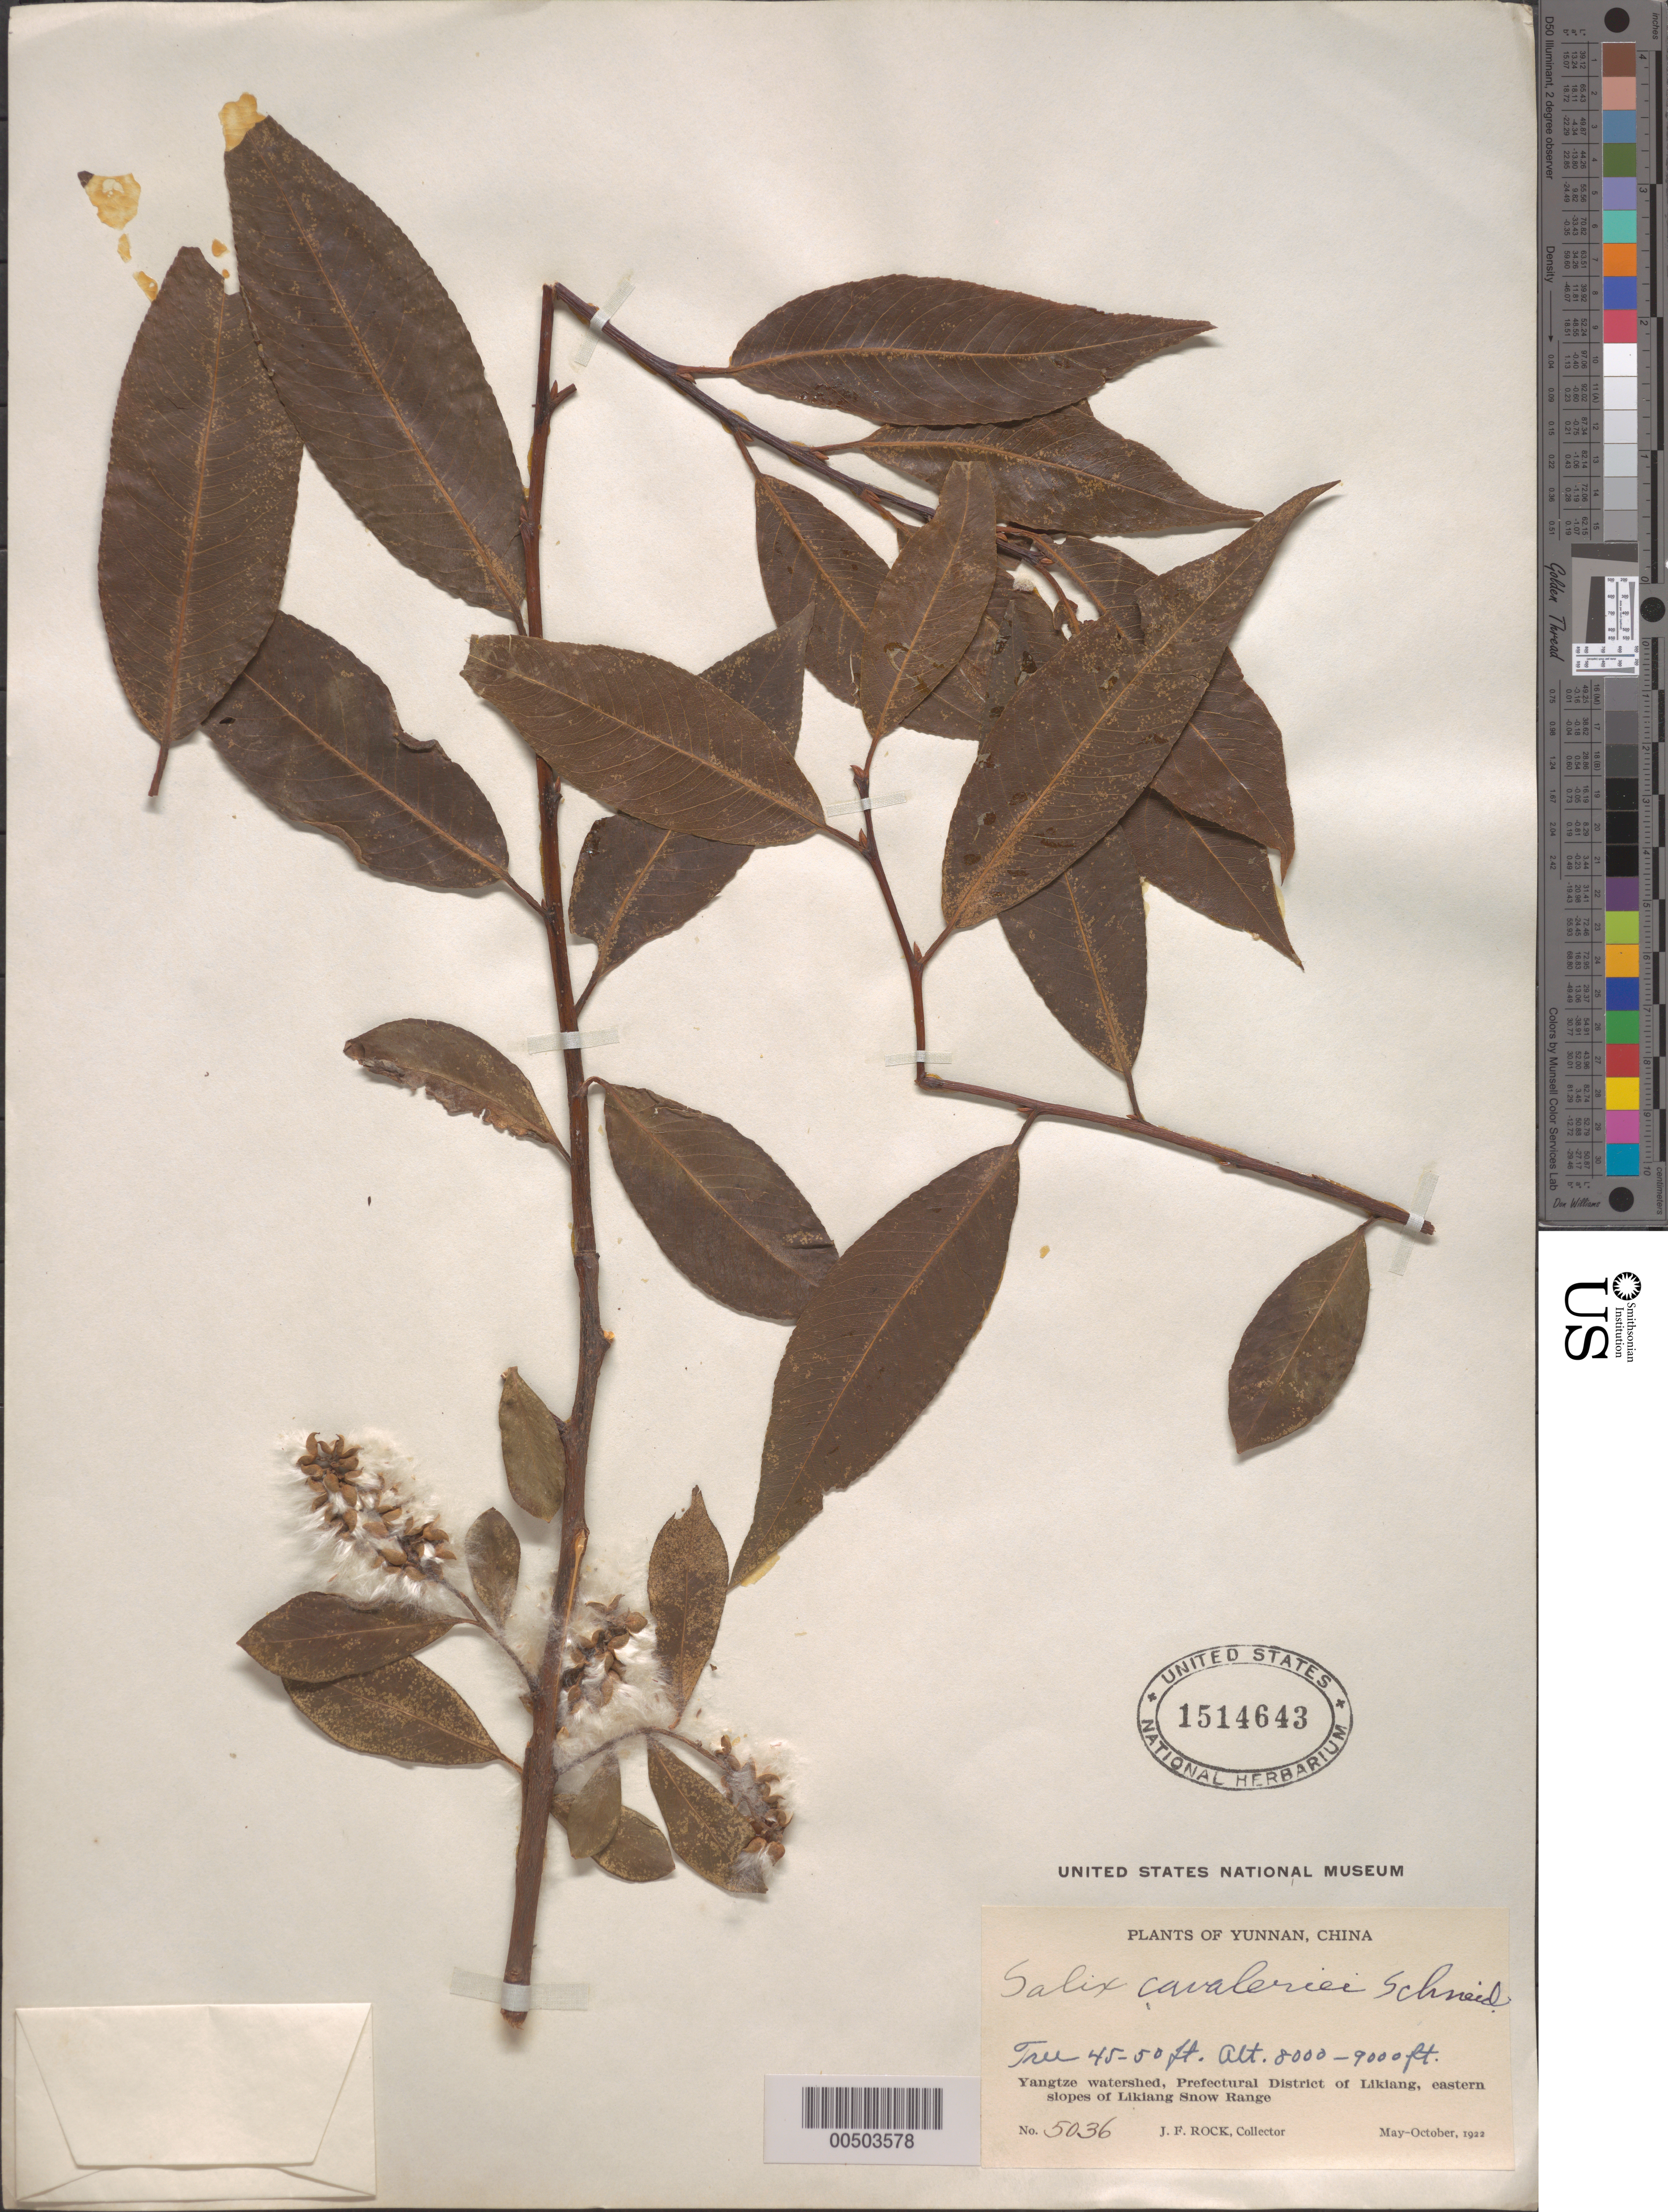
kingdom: Plantae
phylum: Tracheophyta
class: Magnoliopsida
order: Malpighiales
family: Salicaceae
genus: Salix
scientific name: Salix cavaleriei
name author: H. Lév.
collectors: J. F. Rock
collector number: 5036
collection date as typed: May 1922 to -- Oct 1922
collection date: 1922-05/1922-10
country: China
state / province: Yunnan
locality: Yangtze watershed, eastern slopes of Likiang snow range, Likiang (Dayan) District (?)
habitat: Tree 45-50 ft.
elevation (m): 2438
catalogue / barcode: US 1514643